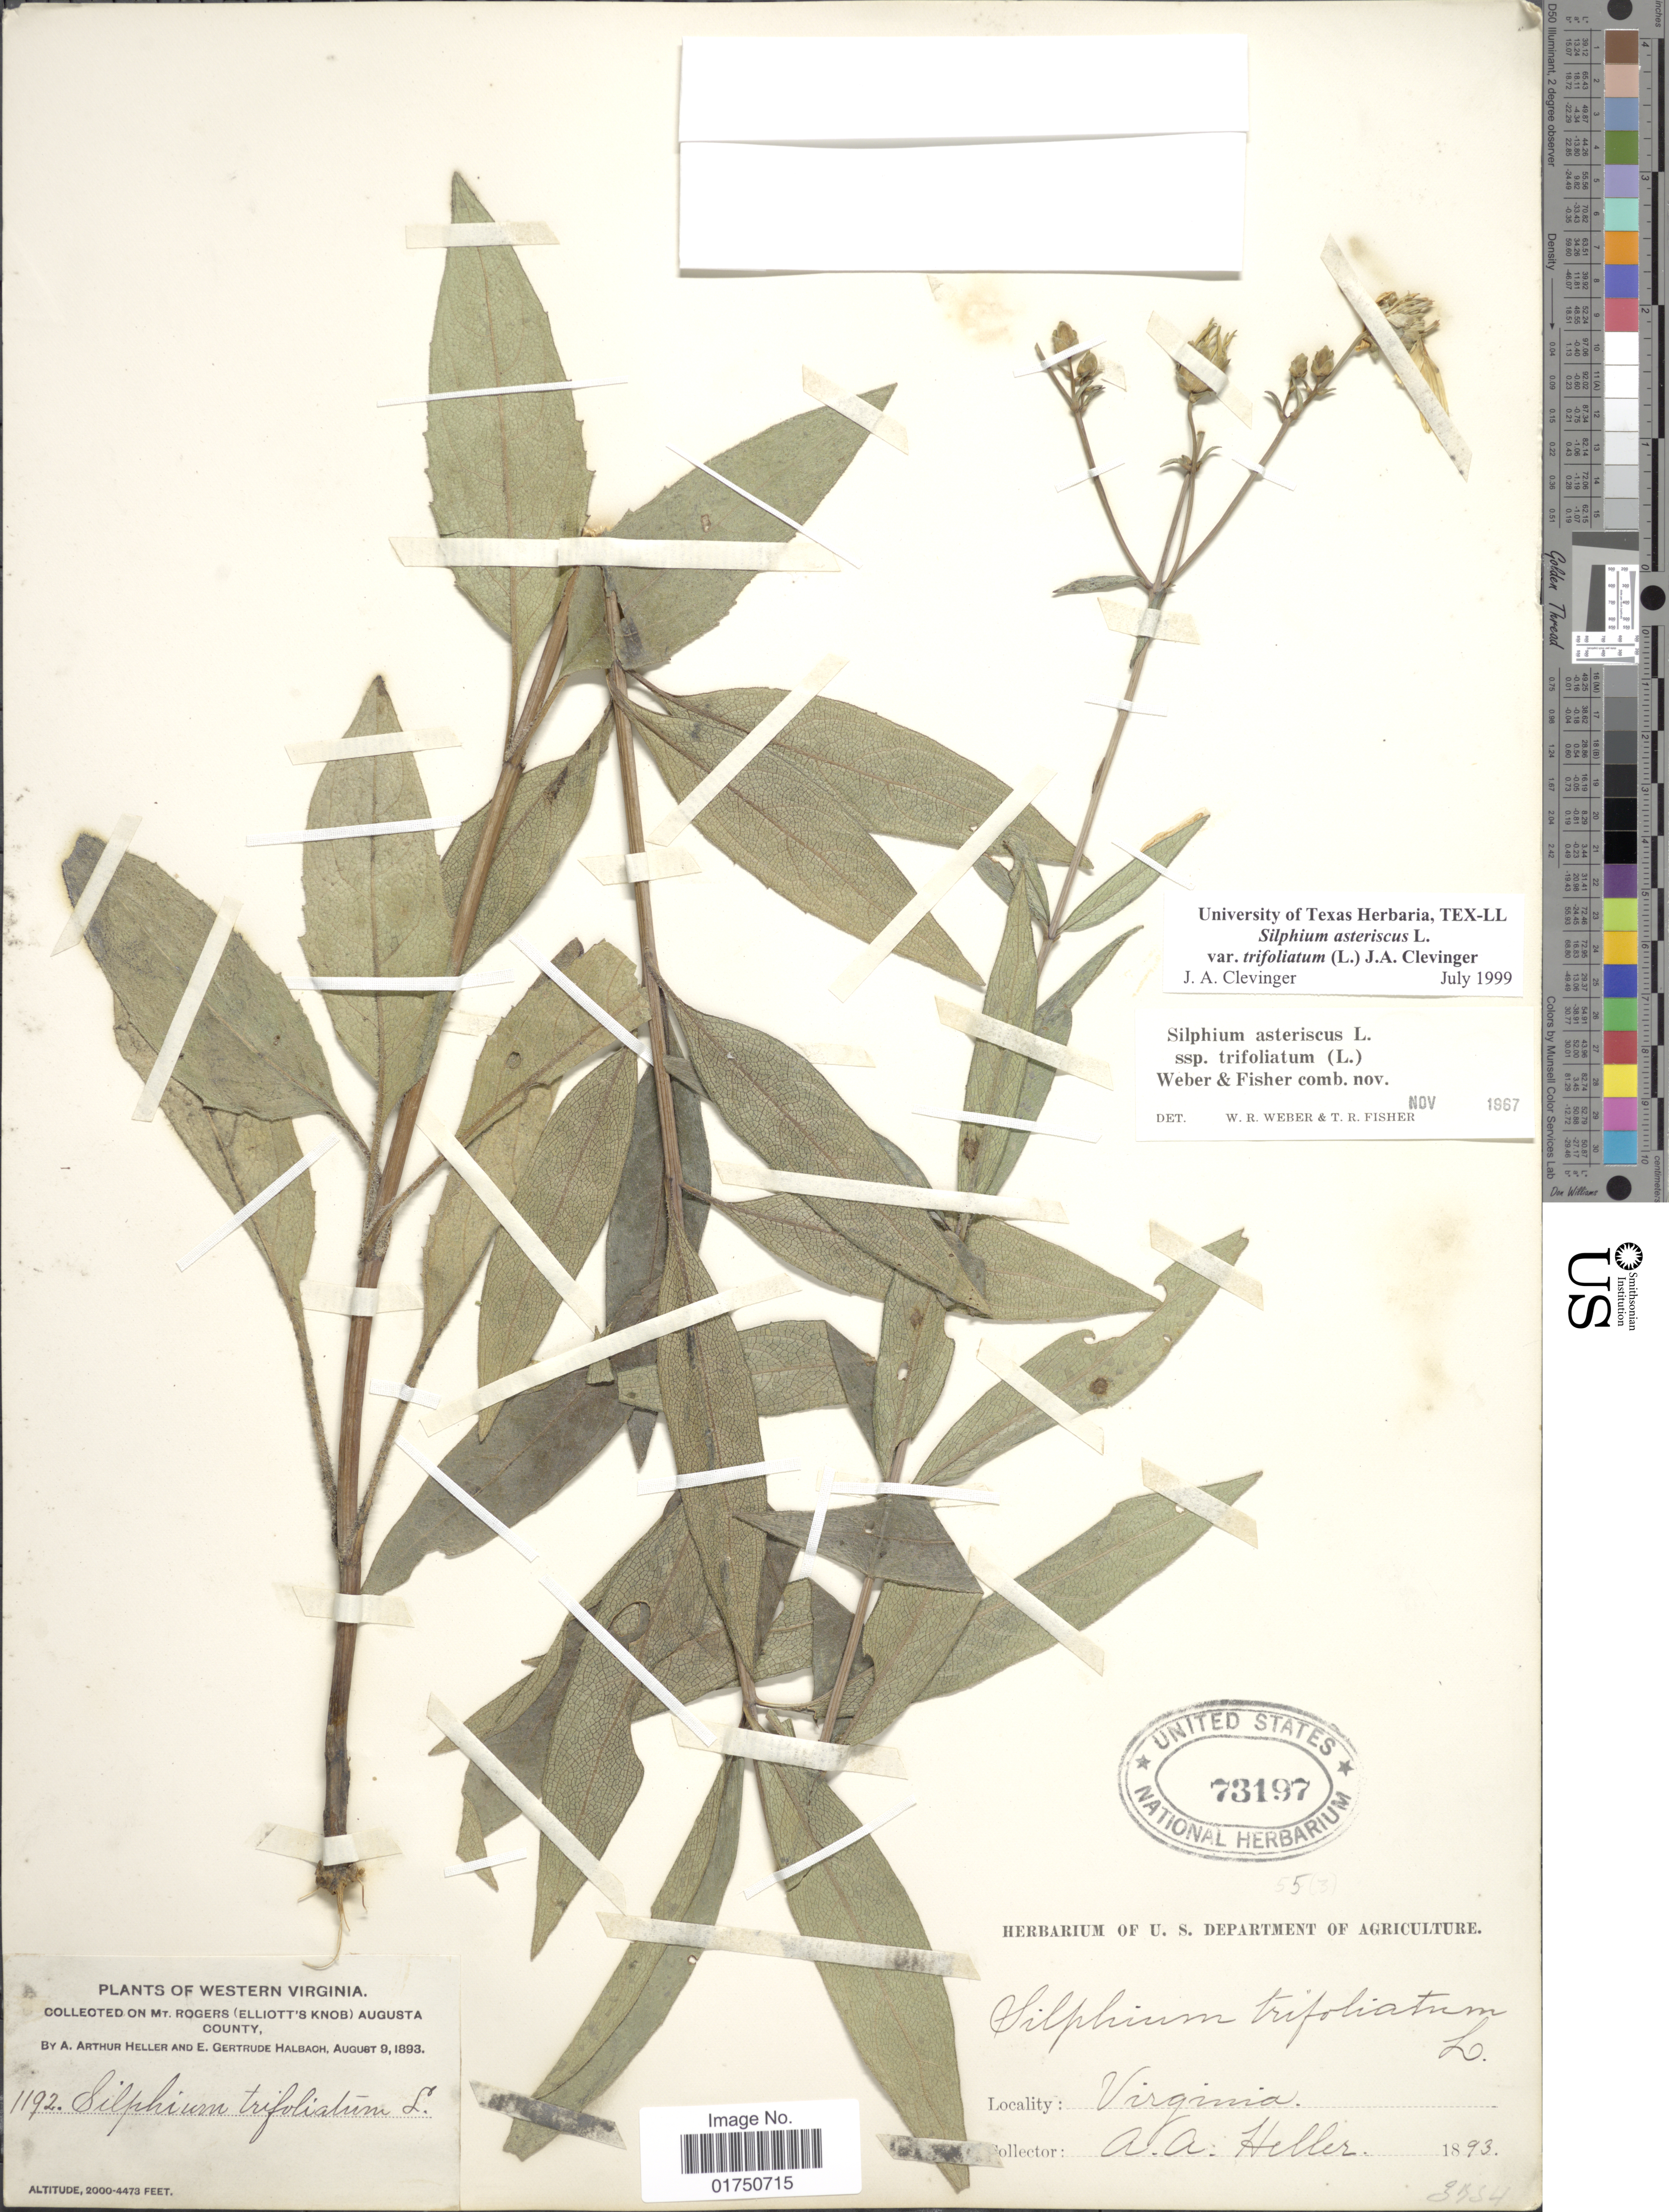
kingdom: Plantae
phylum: Tracheophyta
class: Magnoliopsida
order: Asterales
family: Asteraceae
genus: Silphium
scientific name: Silphium asteriscus var. trifoliatum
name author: (L.) Clevinger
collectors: A. A. Heller & E. G. Halbach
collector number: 1192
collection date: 1893-08-09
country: United States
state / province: Virginia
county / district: Augusta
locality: Western Virginia. Collected on Mt. Rogers (Elliot's Knob) Augusta County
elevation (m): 610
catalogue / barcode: US 73197